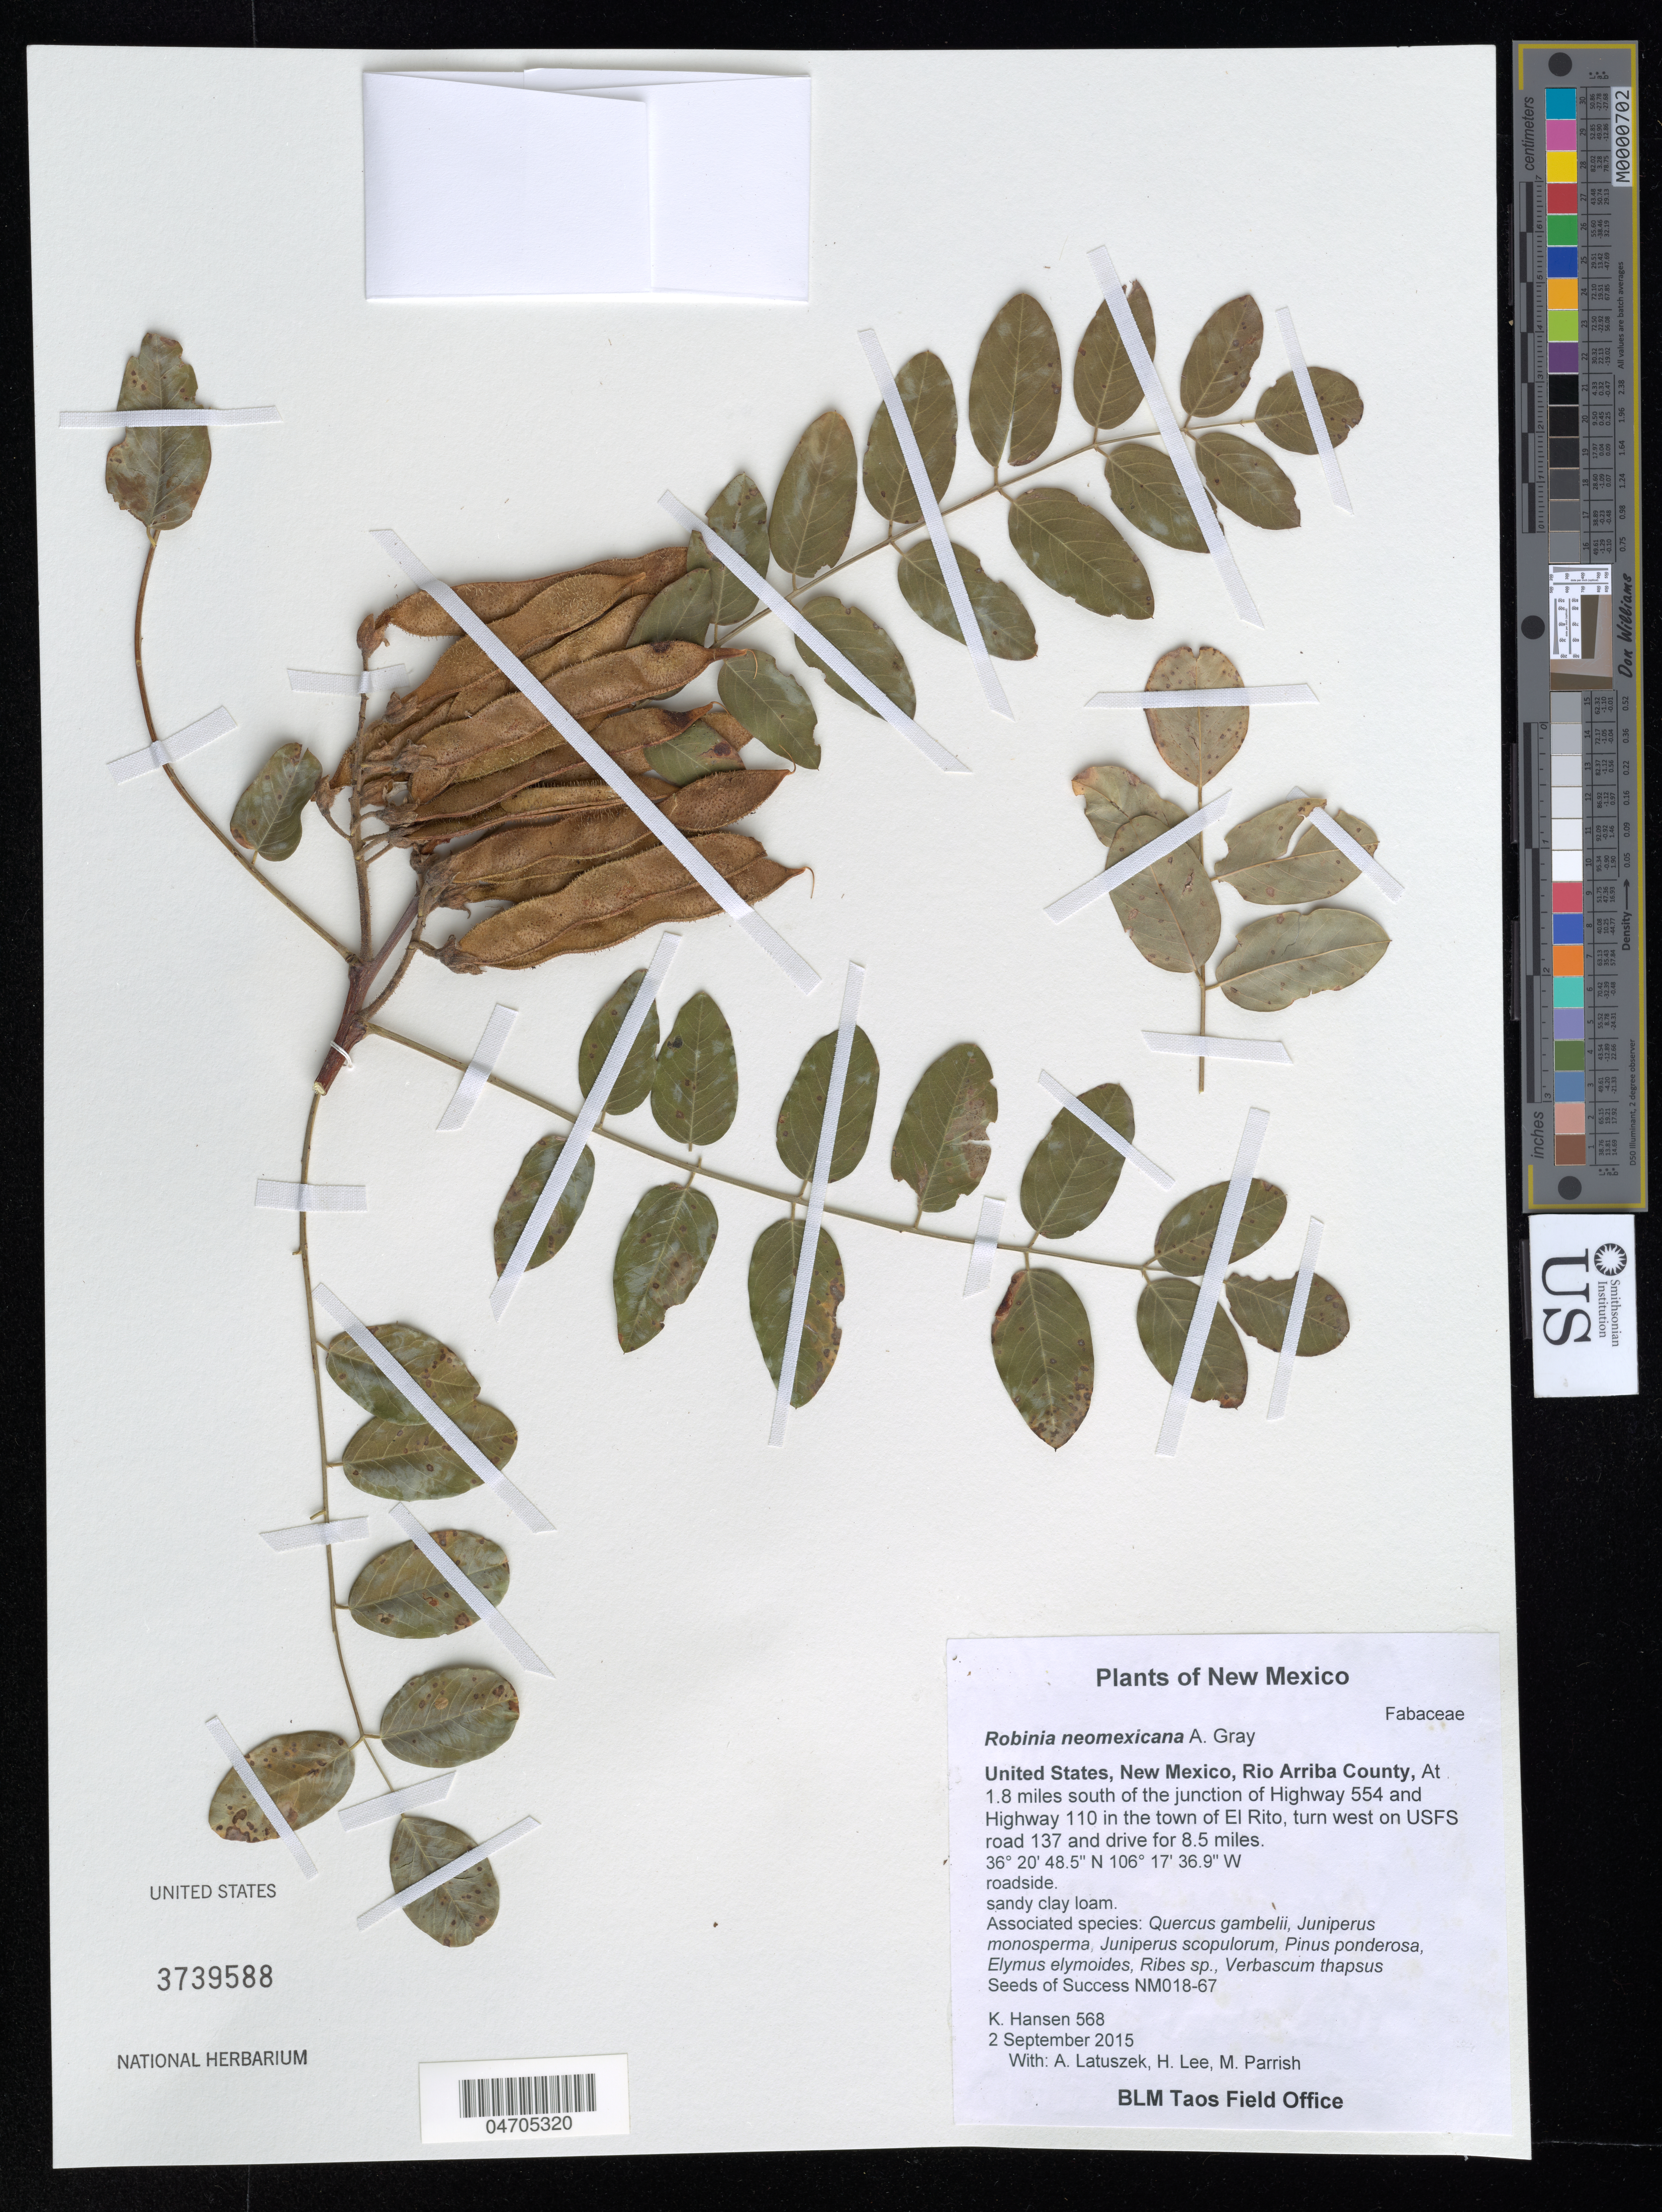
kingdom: Plantae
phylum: Tracheophyta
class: Magnoliopsida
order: Fabales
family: Fabaceae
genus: Robinia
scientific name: Robinia neomexicana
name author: A. Gray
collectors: K. Hansen, A. Latuszek, H. Lee & M. Parrish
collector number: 568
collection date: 2015-09-02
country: United States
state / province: New Mexico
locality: Rio Arriba County, At 1.8 miles south of the junction of Highway 554 and Highway 110 in the town of El Rito, turn west on USFS road 137 and drive for 8.5 miles.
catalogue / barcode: US 3739588